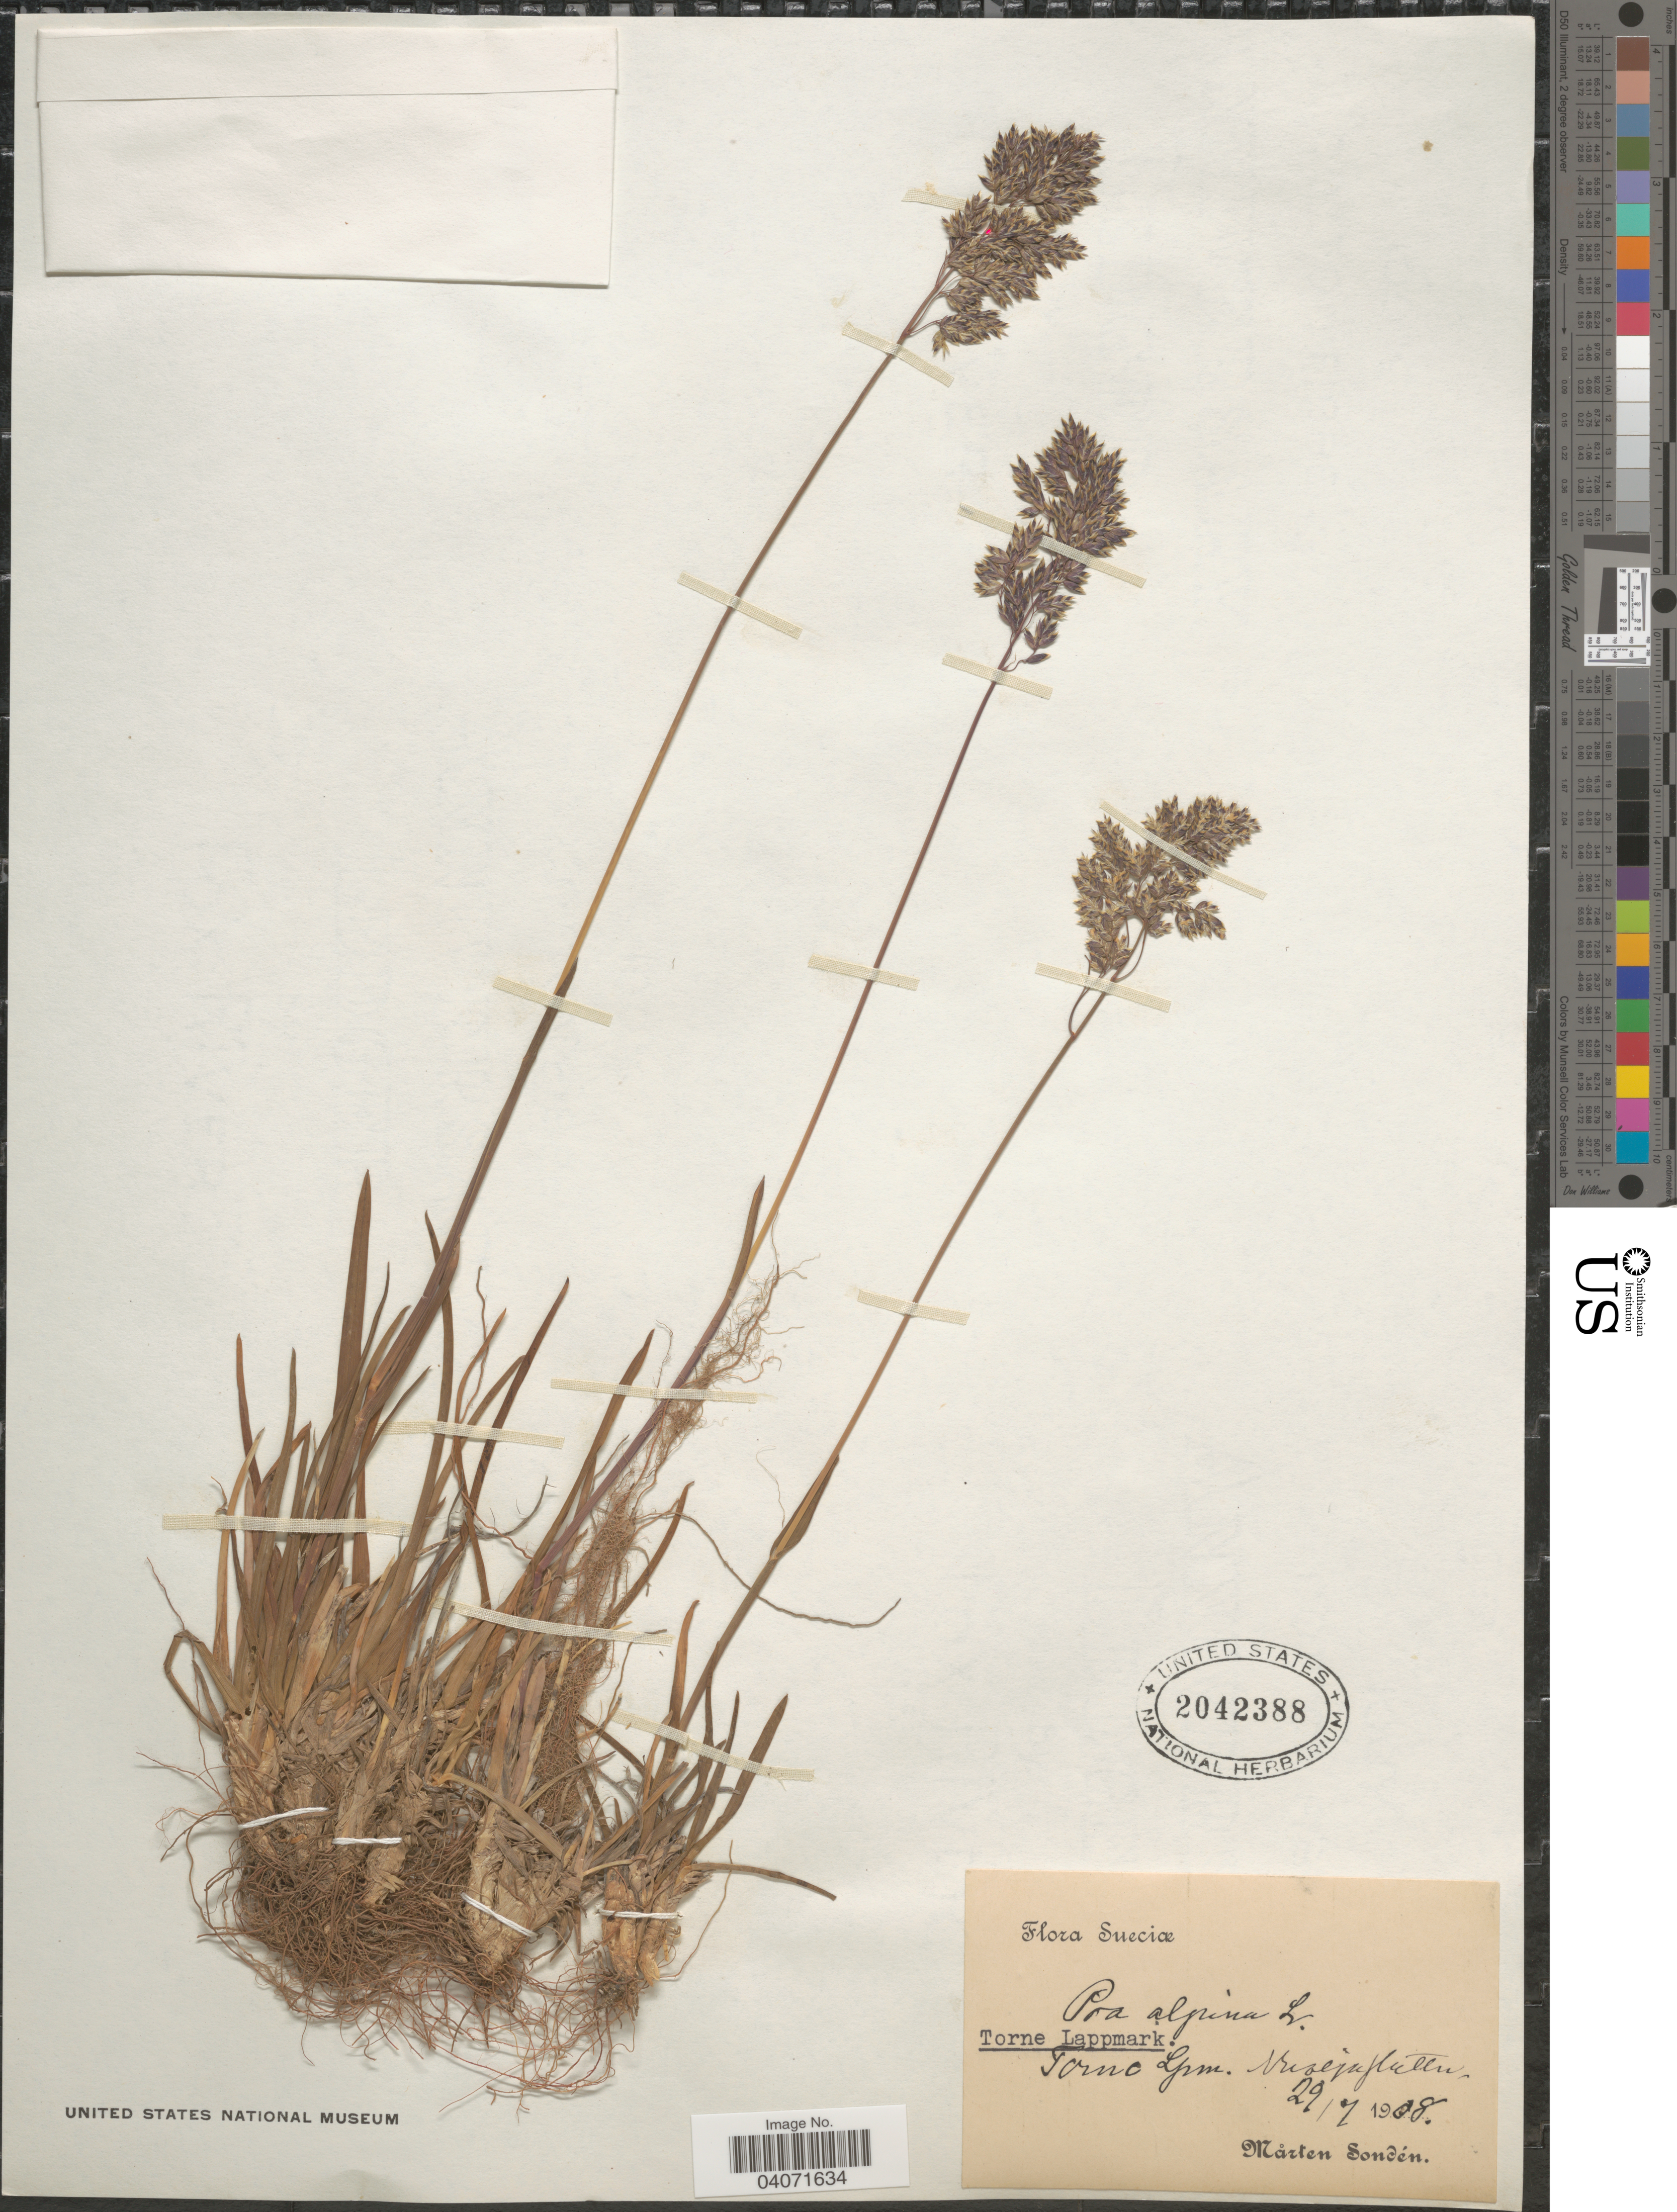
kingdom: Plantae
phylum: Tracheophyta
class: Liliopsida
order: Poales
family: Poaceae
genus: Poa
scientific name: Poa alpina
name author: L.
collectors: M. Sondén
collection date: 1908-07-29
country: Sweden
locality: Sueciæ. Torne Lappmar Nuoljafjället.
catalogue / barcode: US 2042388